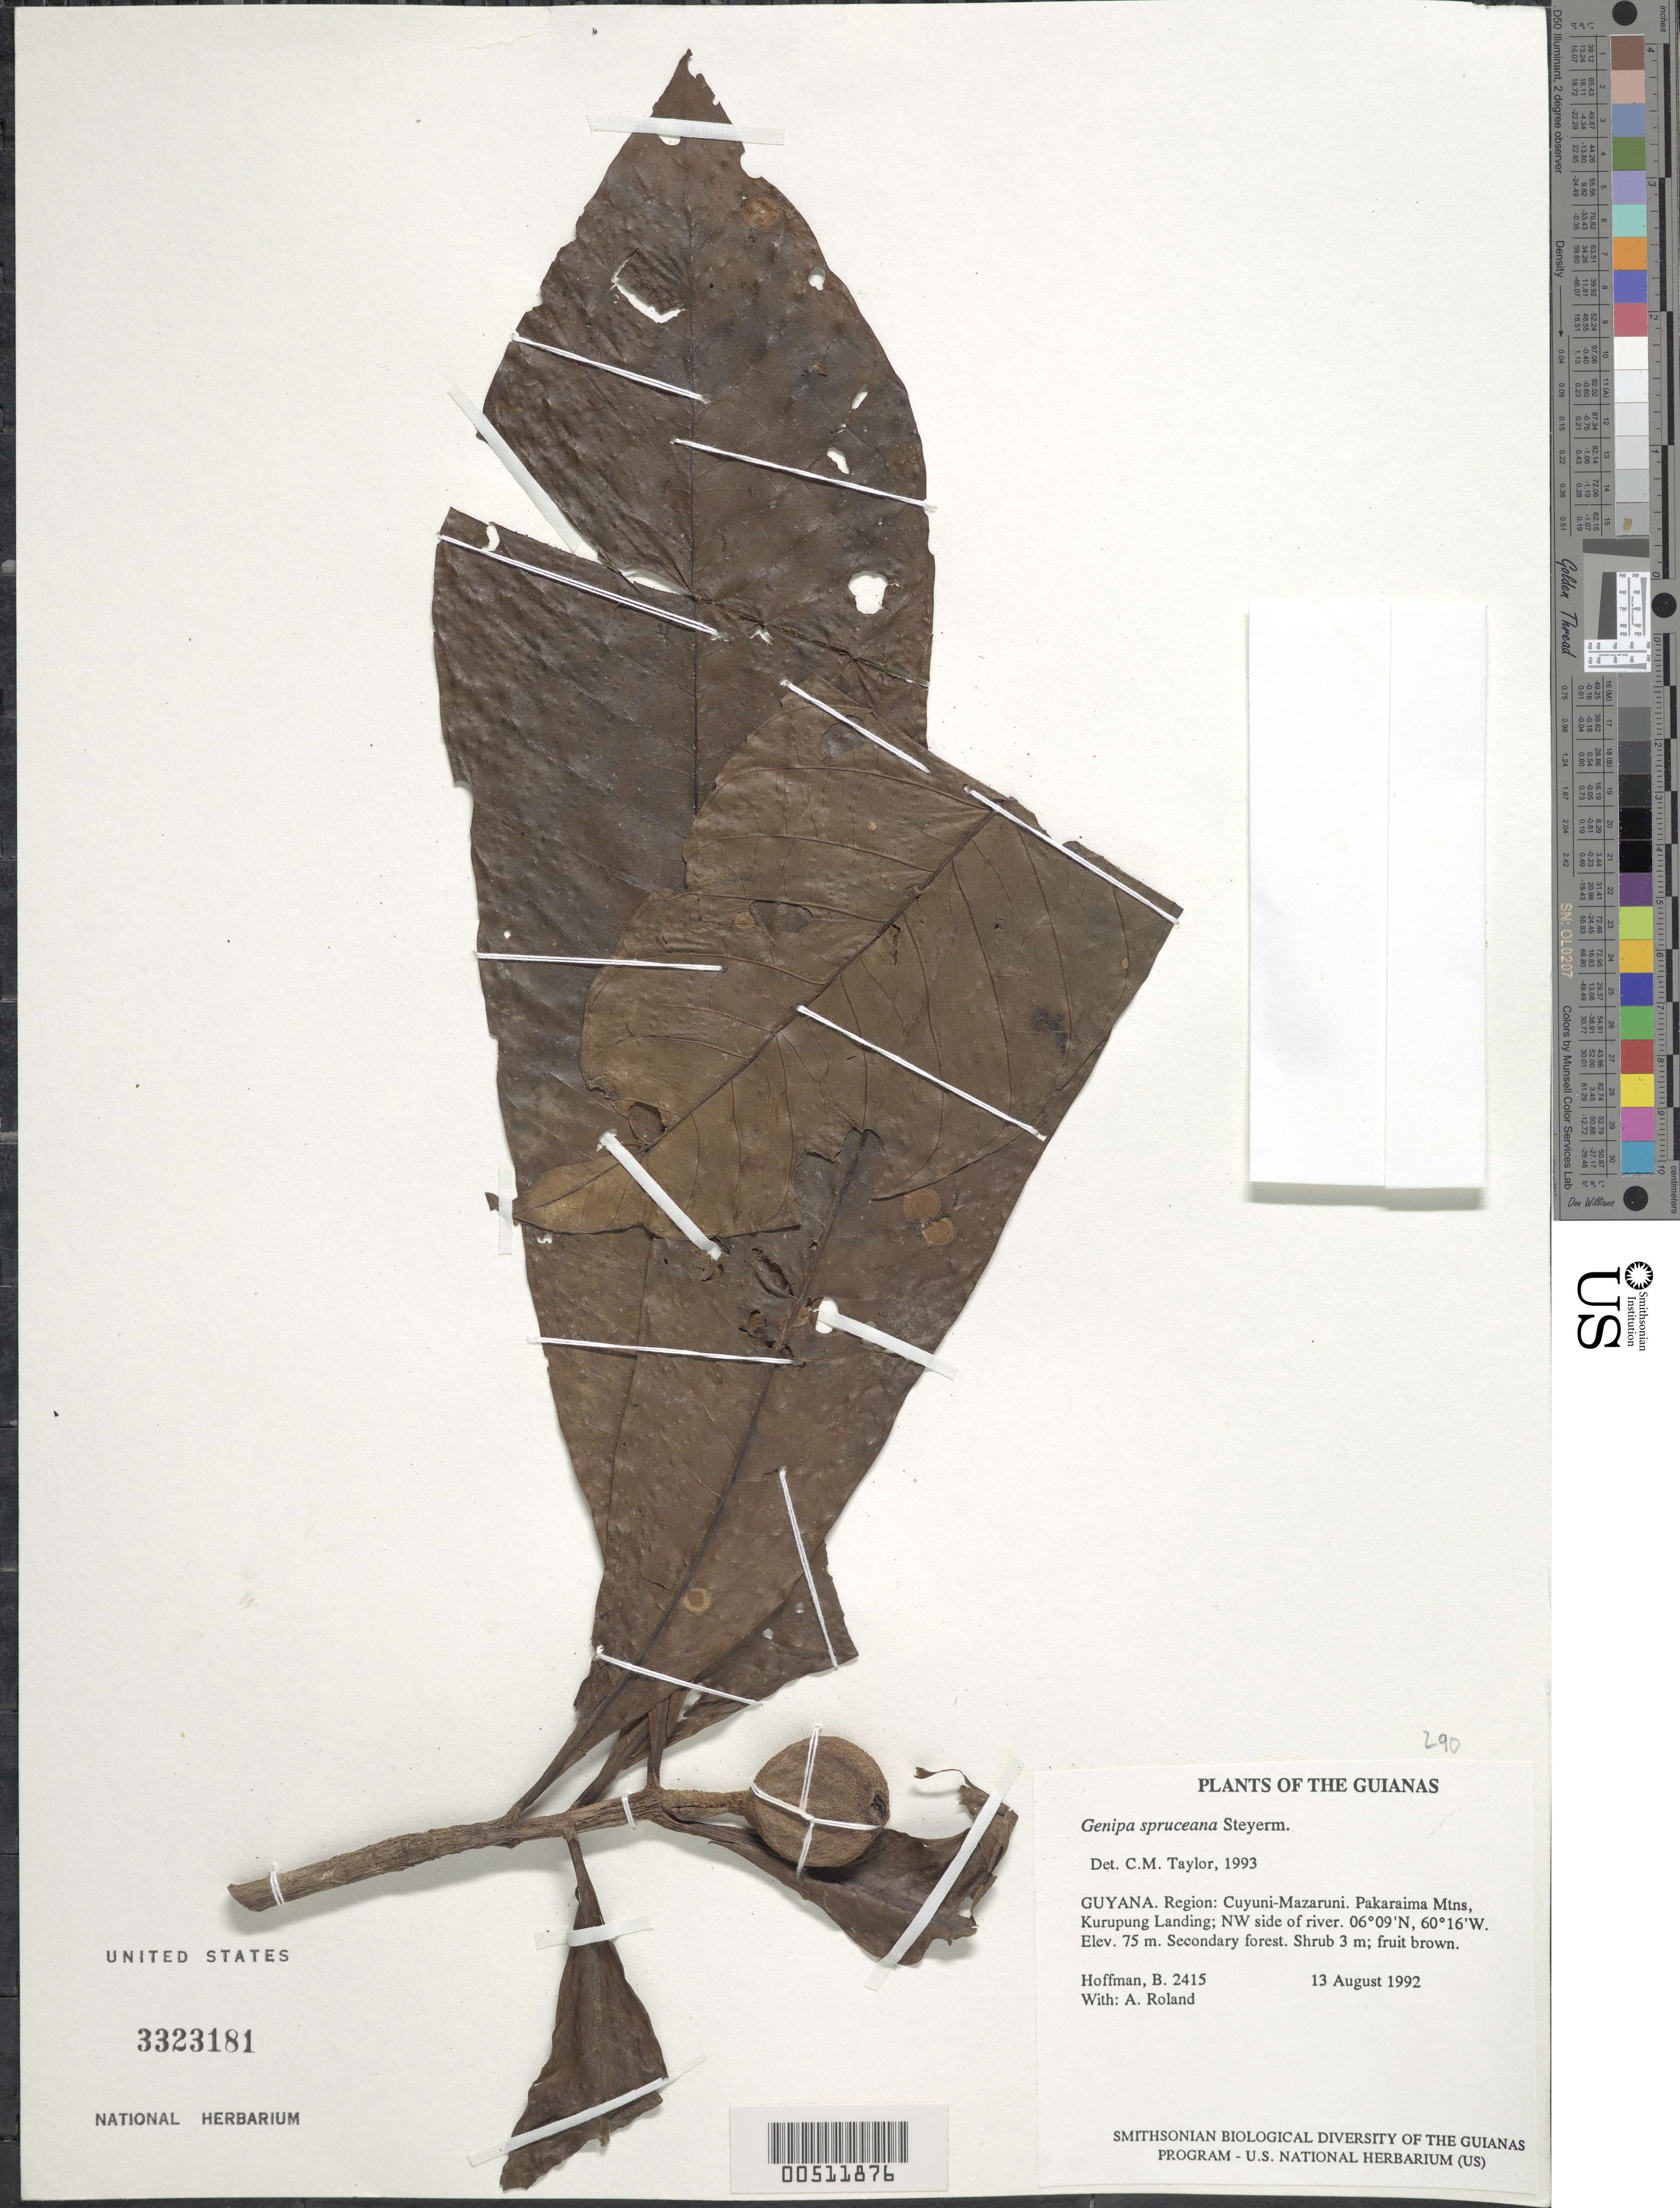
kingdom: Plantae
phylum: Tracheophyta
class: Magnoliopsida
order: Gentianales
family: Rubiaceae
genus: Genipa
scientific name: Genipa spruceana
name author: Steyerm.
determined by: Taylor, Charlotte M.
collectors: B. Hoffman & E. Roland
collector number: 2415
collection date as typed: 13 August 1992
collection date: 1992-08-13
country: Guyana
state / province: Cuyuni-Mazaruni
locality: Pakaraima Mountains, Kurupung Landing; NW side of river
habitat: Secondary forest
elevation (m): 75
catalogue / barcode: US 3323181